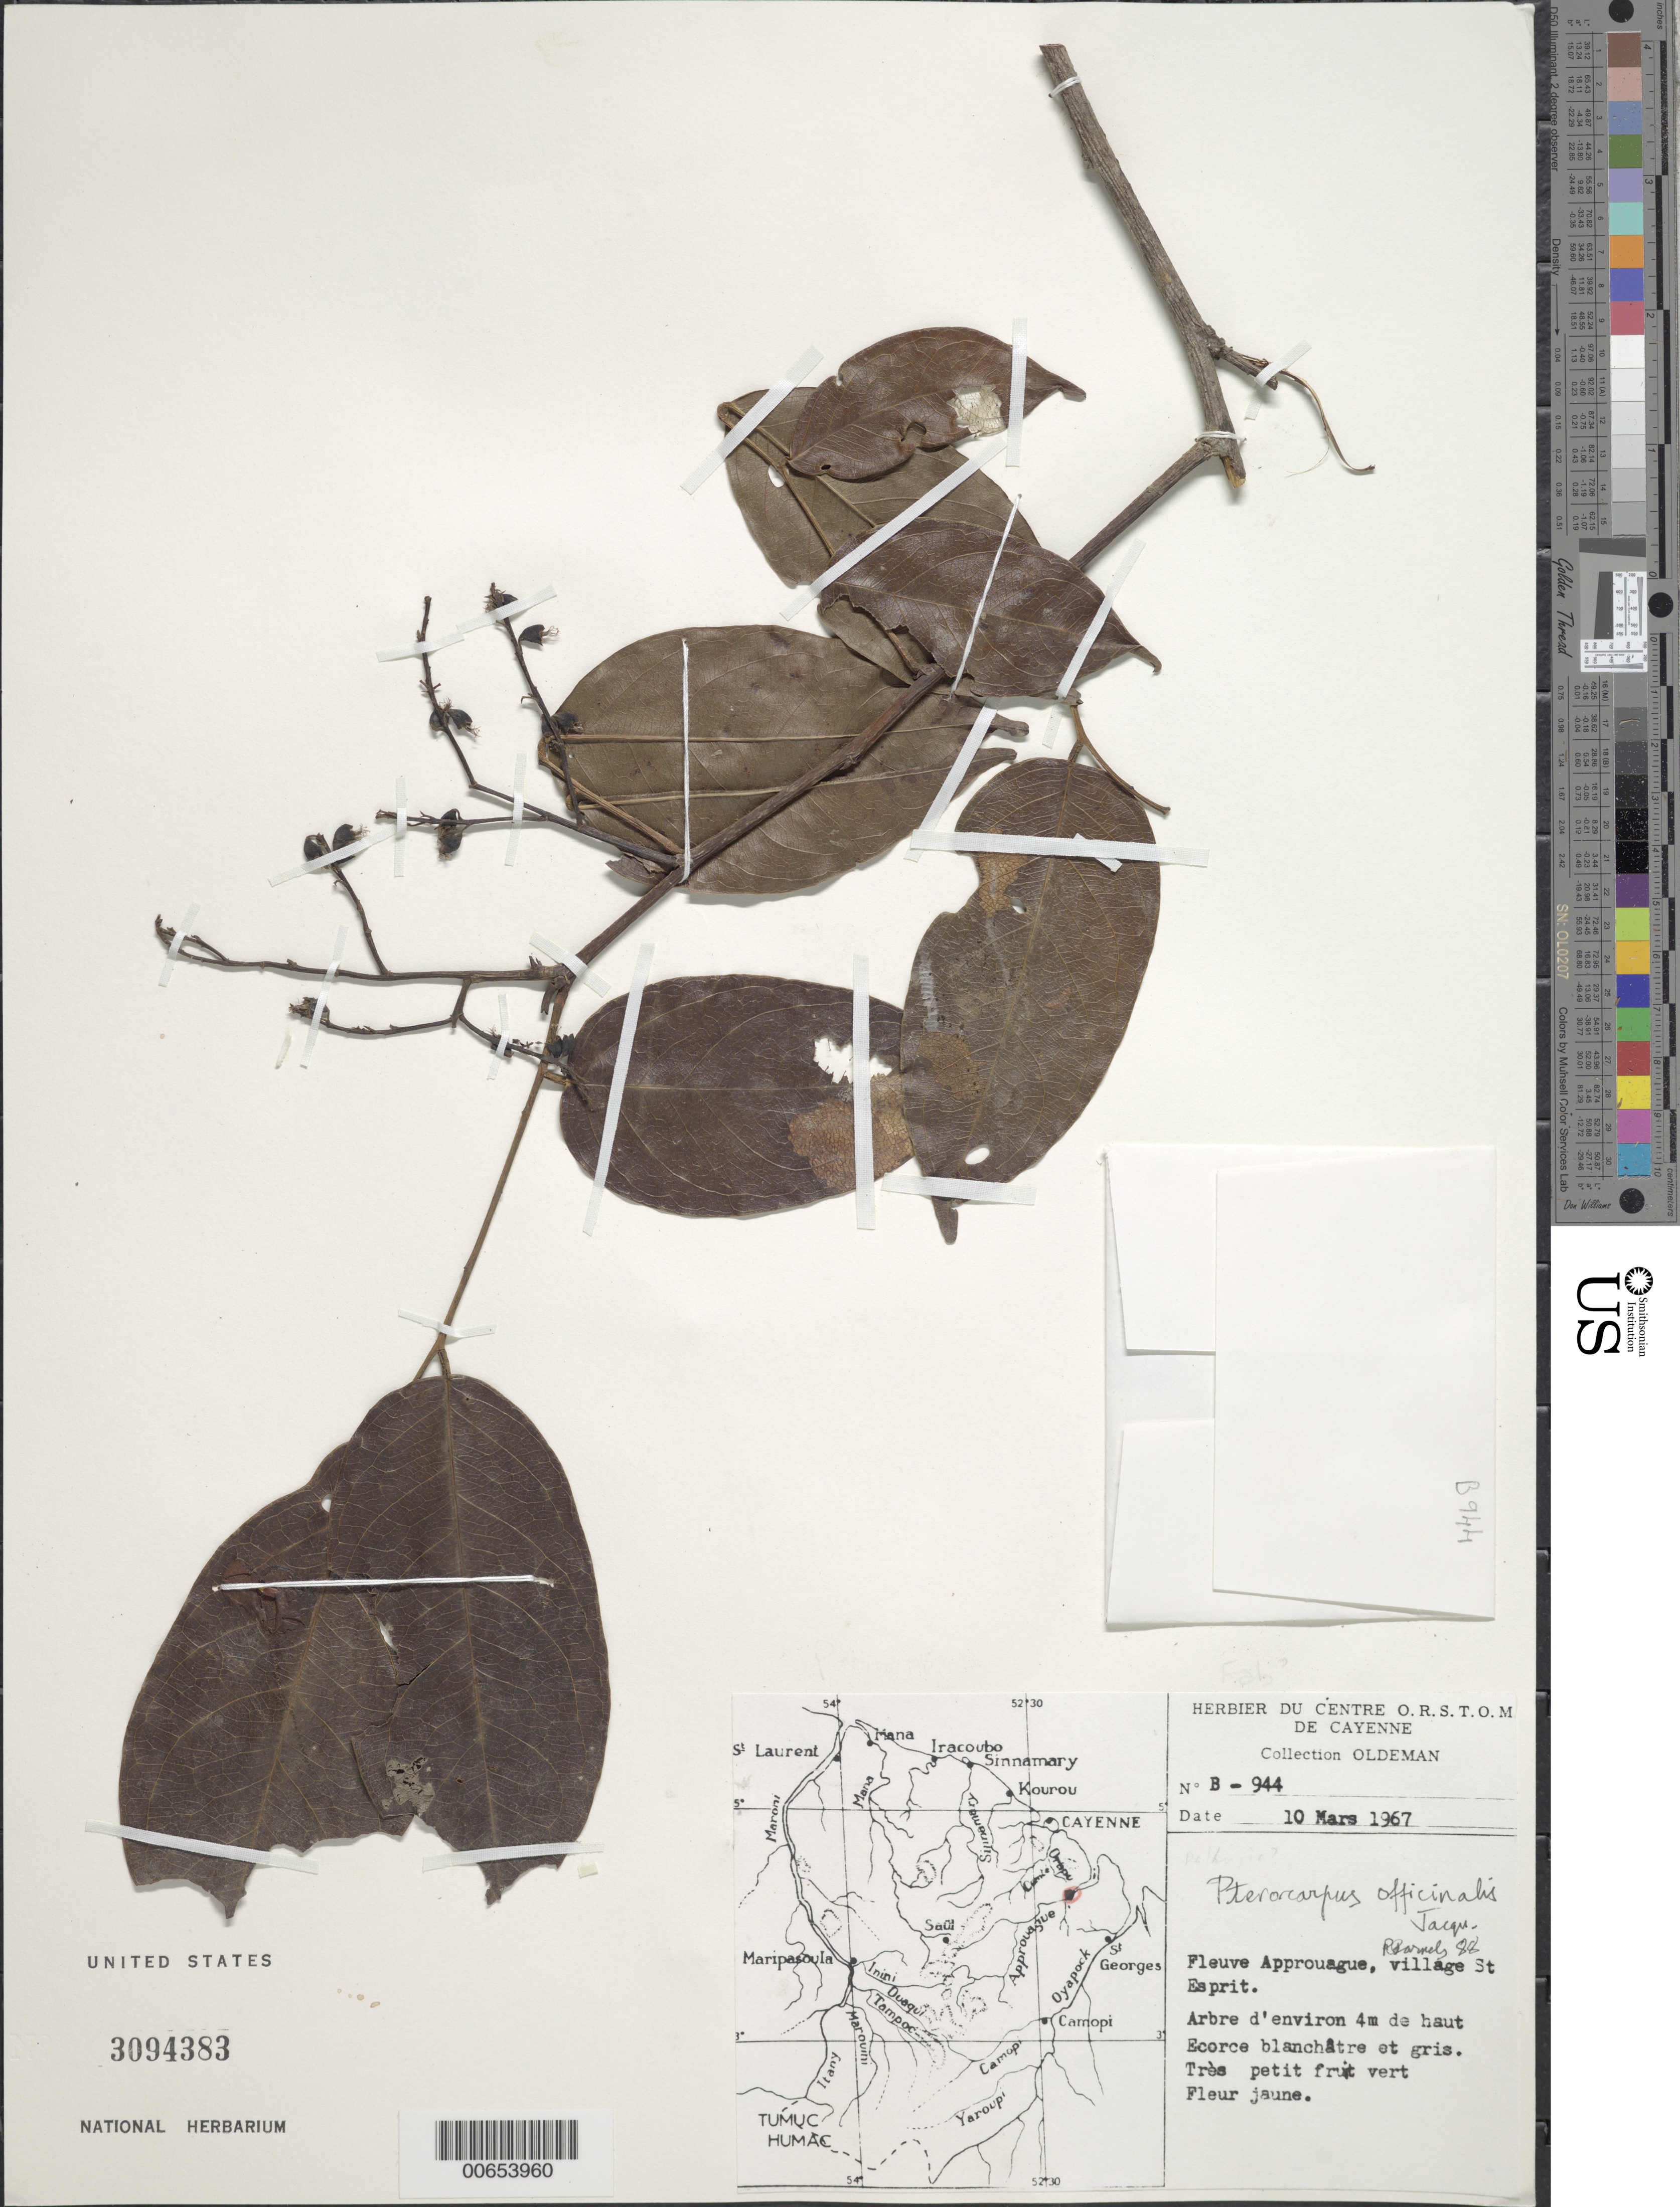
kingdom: Plantae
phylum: Tracheophyta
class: Magnoliopsida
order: Fabales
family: Fabaceae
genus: Pterocarpus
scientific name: Pterocarpus officinalis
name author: Jacq.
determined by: Barneby, Rupert C., (NY)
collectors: R. Oldeman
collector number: B 944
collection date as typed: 10-Mar-67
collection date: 1967-03-10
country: French Guiana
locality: Approuague R., village St. Espirit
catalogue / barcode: US 3094383